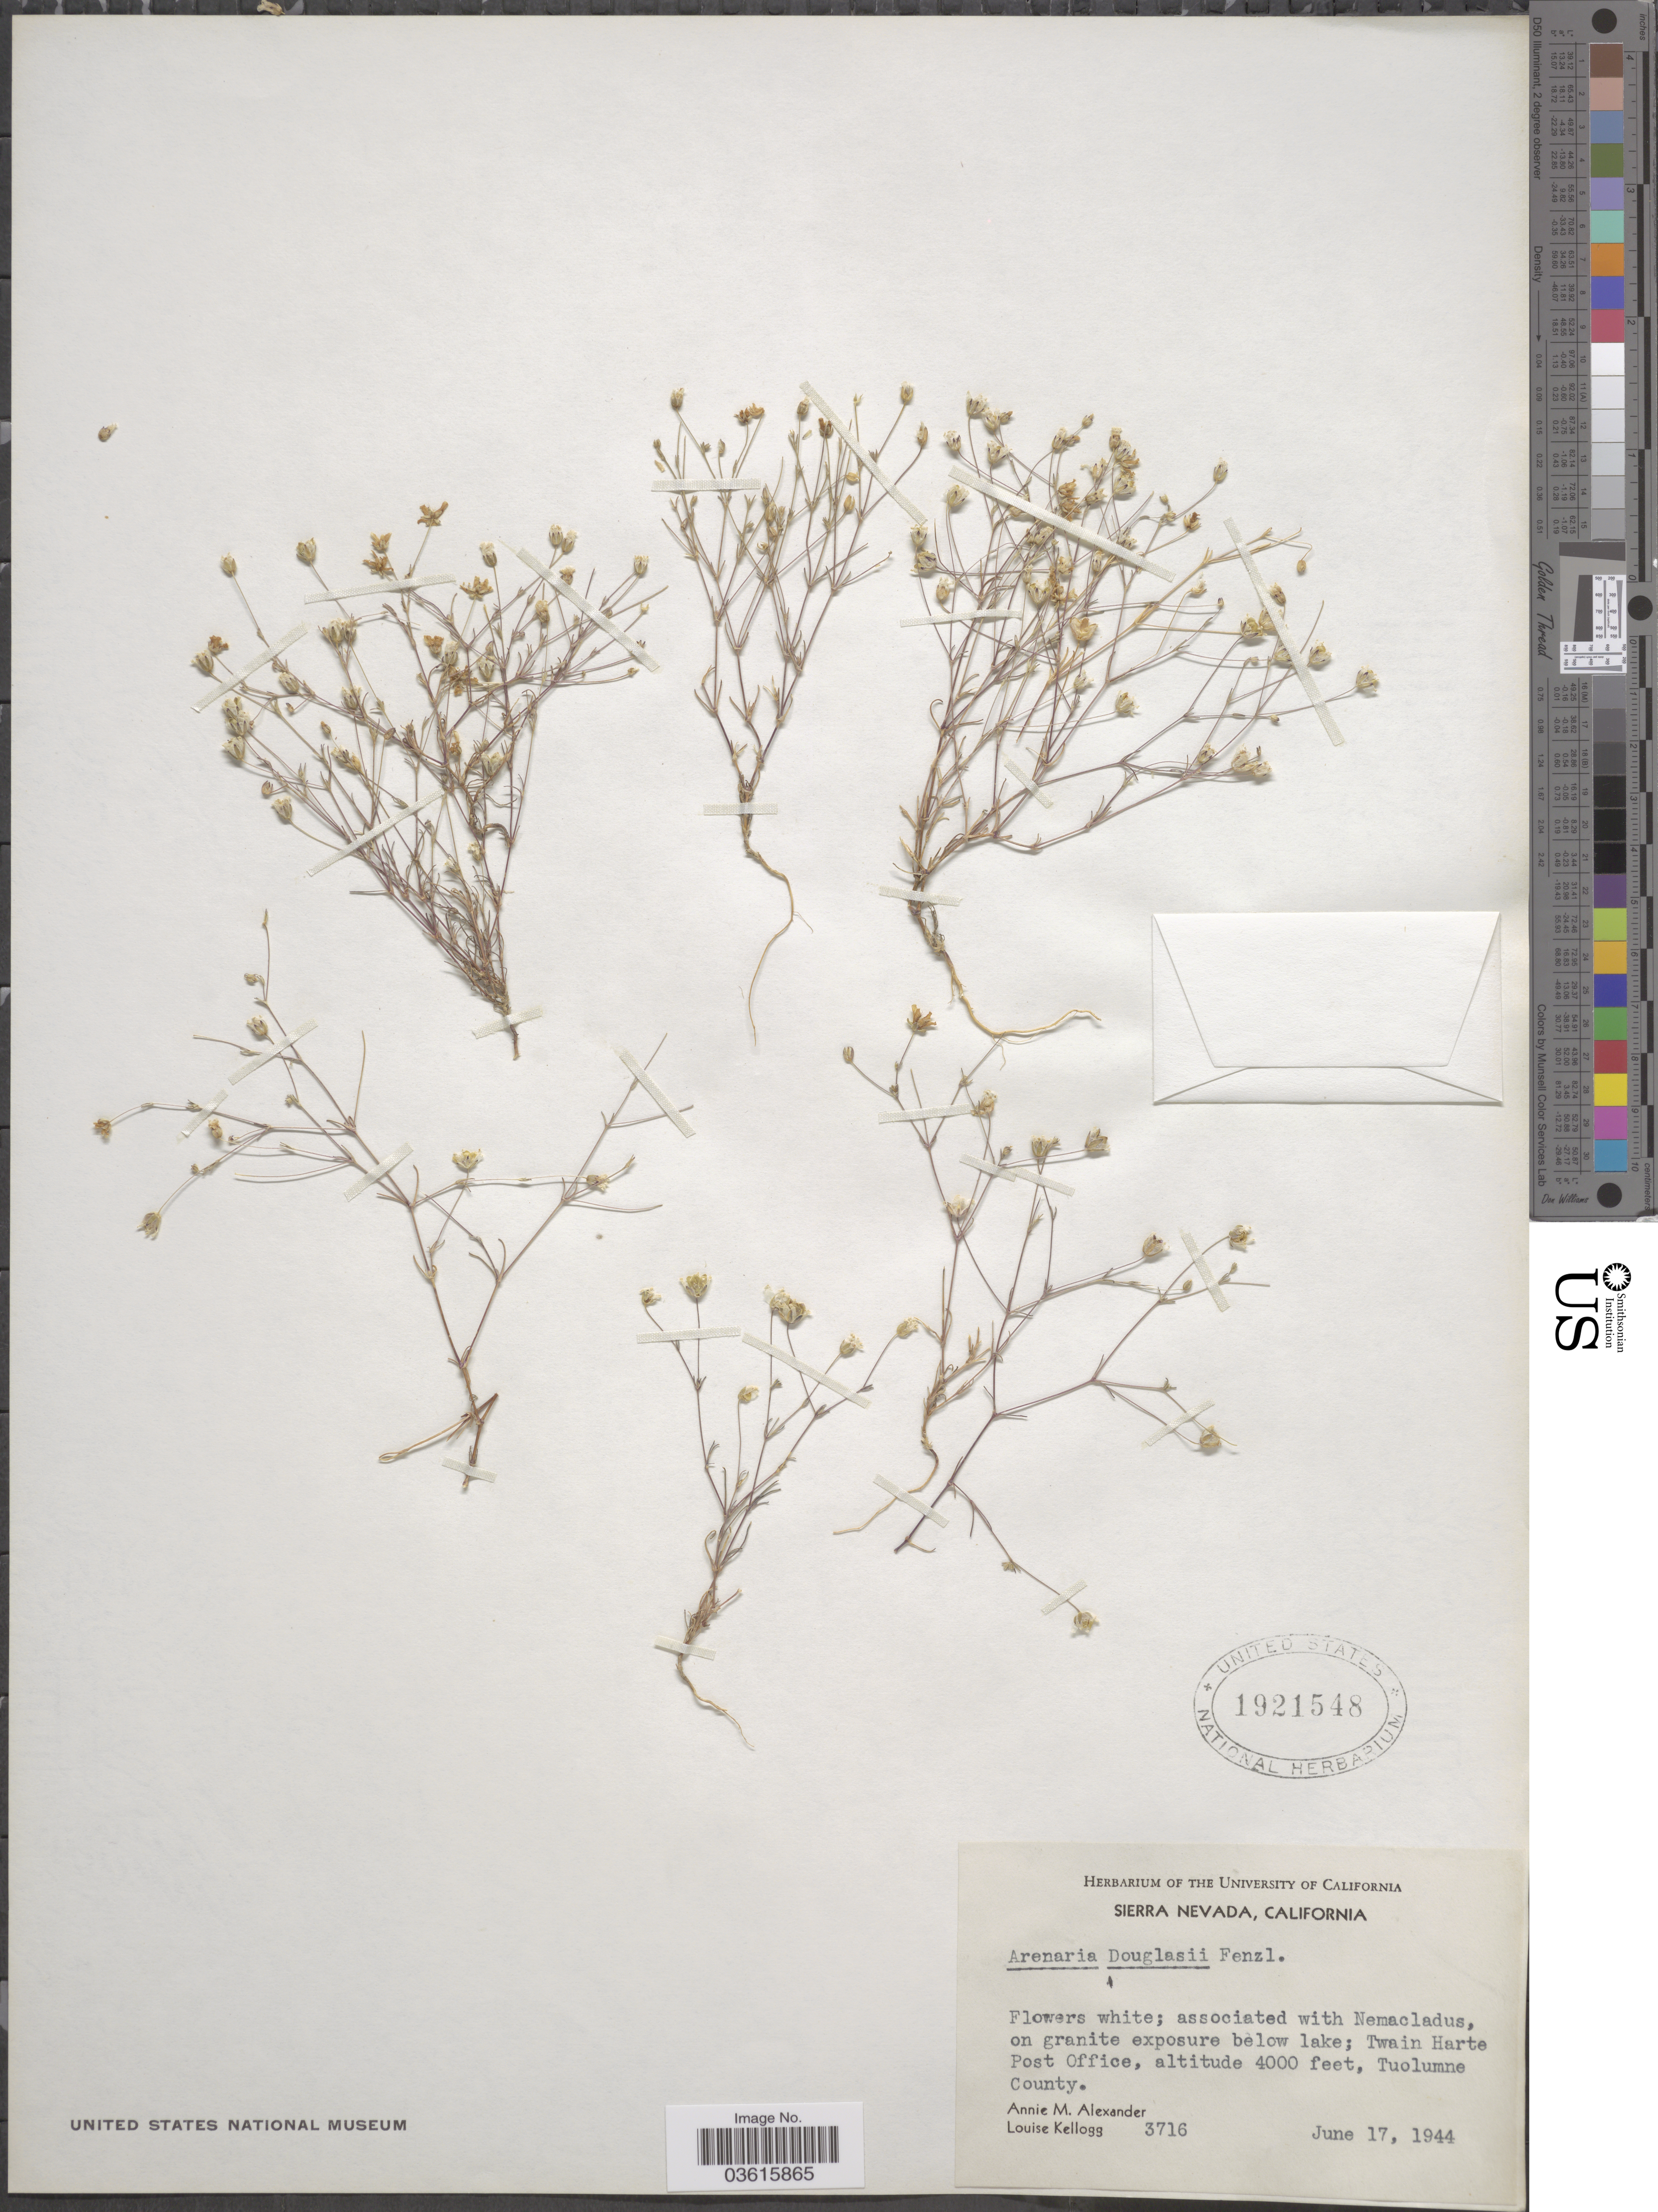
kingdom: Plantae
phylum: Tracheophyta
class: Magnoliopsida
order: Caryophyllales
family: Caryophyllaceae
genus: Minuartia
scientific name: Minuartia douglasii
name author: Mattf.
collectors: A. M. Alexander & L. Kellogg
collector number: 3716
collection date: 1944-06-17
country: United States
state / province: California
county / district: Tuolumne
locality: Sierra Nevada. On granite exposure below lake; Twain Harte Post Office, Tuolumne County.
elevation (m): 1219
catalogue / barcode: US 1921548